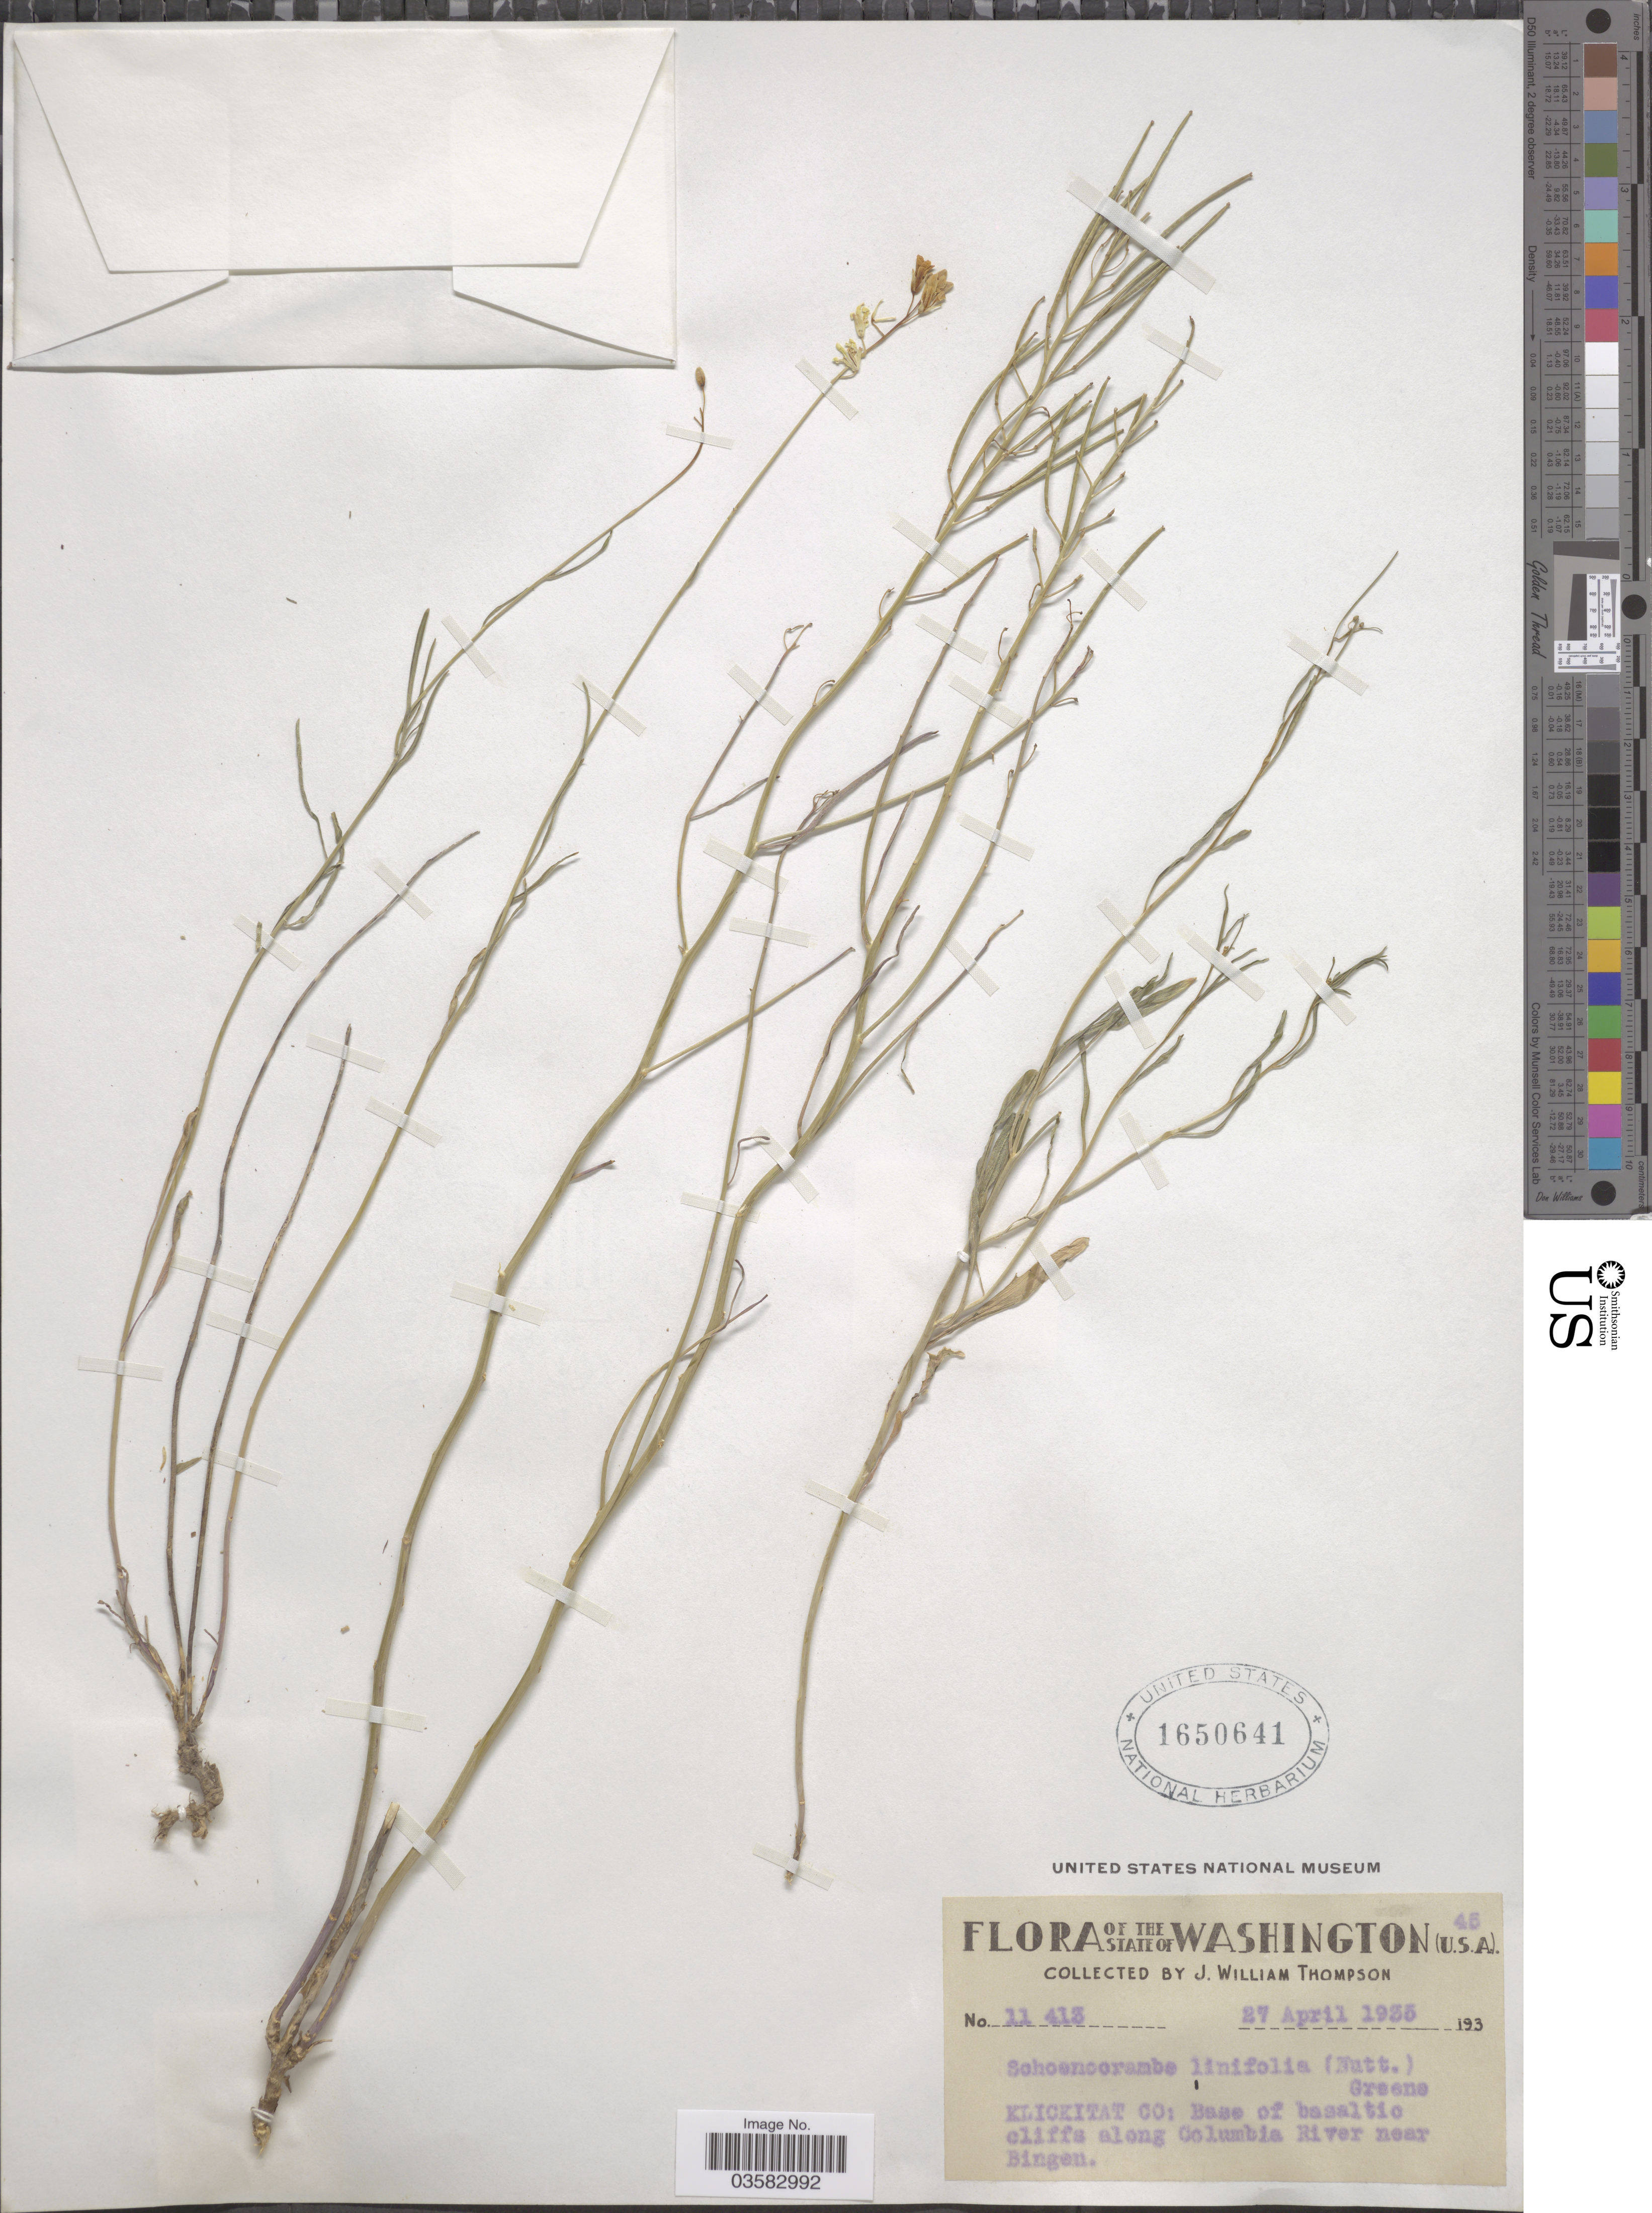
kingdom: Plantae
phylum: Tracheophyta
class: Magnoliopsida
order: Brassicales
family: Brassicaceae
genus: Sisymbrium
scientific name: Sisymbrium linifolium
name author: (Nutt.) Nutt. ex Torr. & A. Gray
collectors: J. W. Thompson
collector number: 11413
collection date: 1935-04-27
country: United States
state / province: Washington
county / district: Klickitat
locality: Klickitat Co: Base of basaltic cliffs along Columbia River near Bingen.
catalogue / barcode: US 1650641